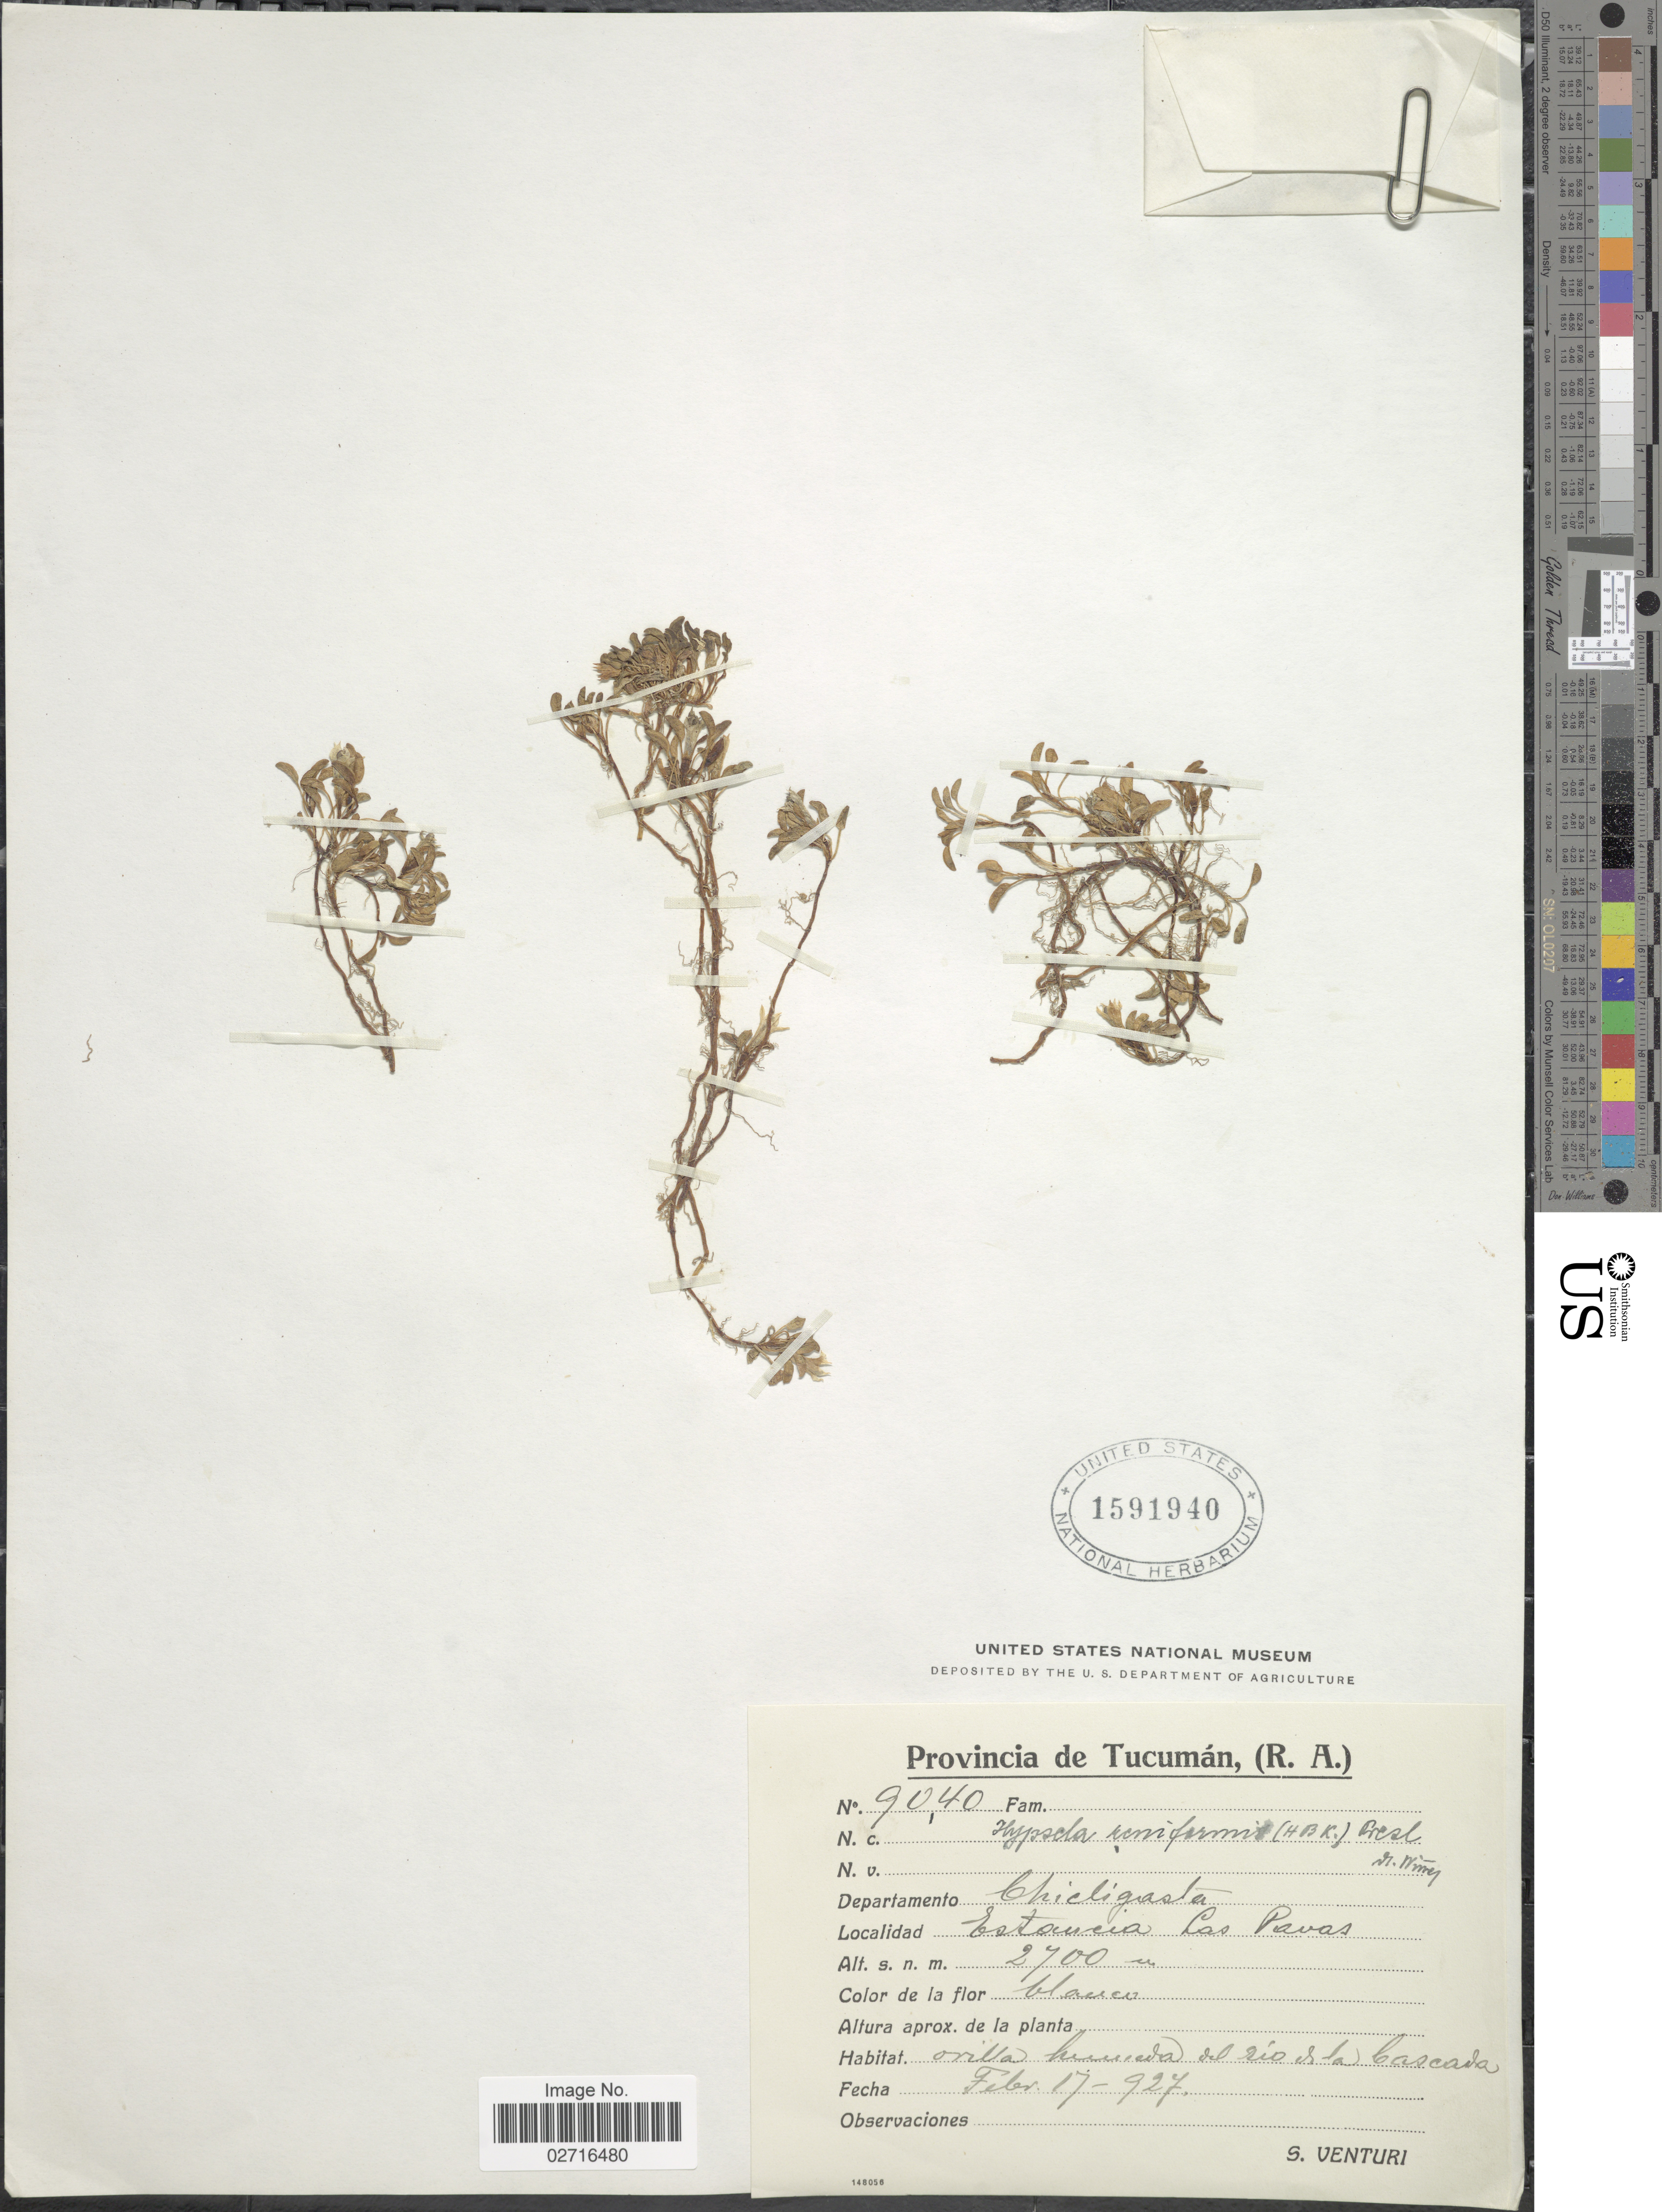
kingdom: Plantae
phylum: Tracheophyta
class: Magnoliopsida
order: Asterales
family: Campanulaceae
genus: Hypsela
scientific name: Hypsela reniformis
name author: (Kunth) C. Presl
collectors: S. Venturi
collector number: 9040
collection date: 1927-02-17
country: Argentina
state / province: Tucuman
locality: Provincia de Tucuman, (R.A.), Departamento Chicligasta, Estancia Las Pavas, orilla humida del rio de la Cascada.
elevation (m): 2700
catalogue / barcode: US 1591940